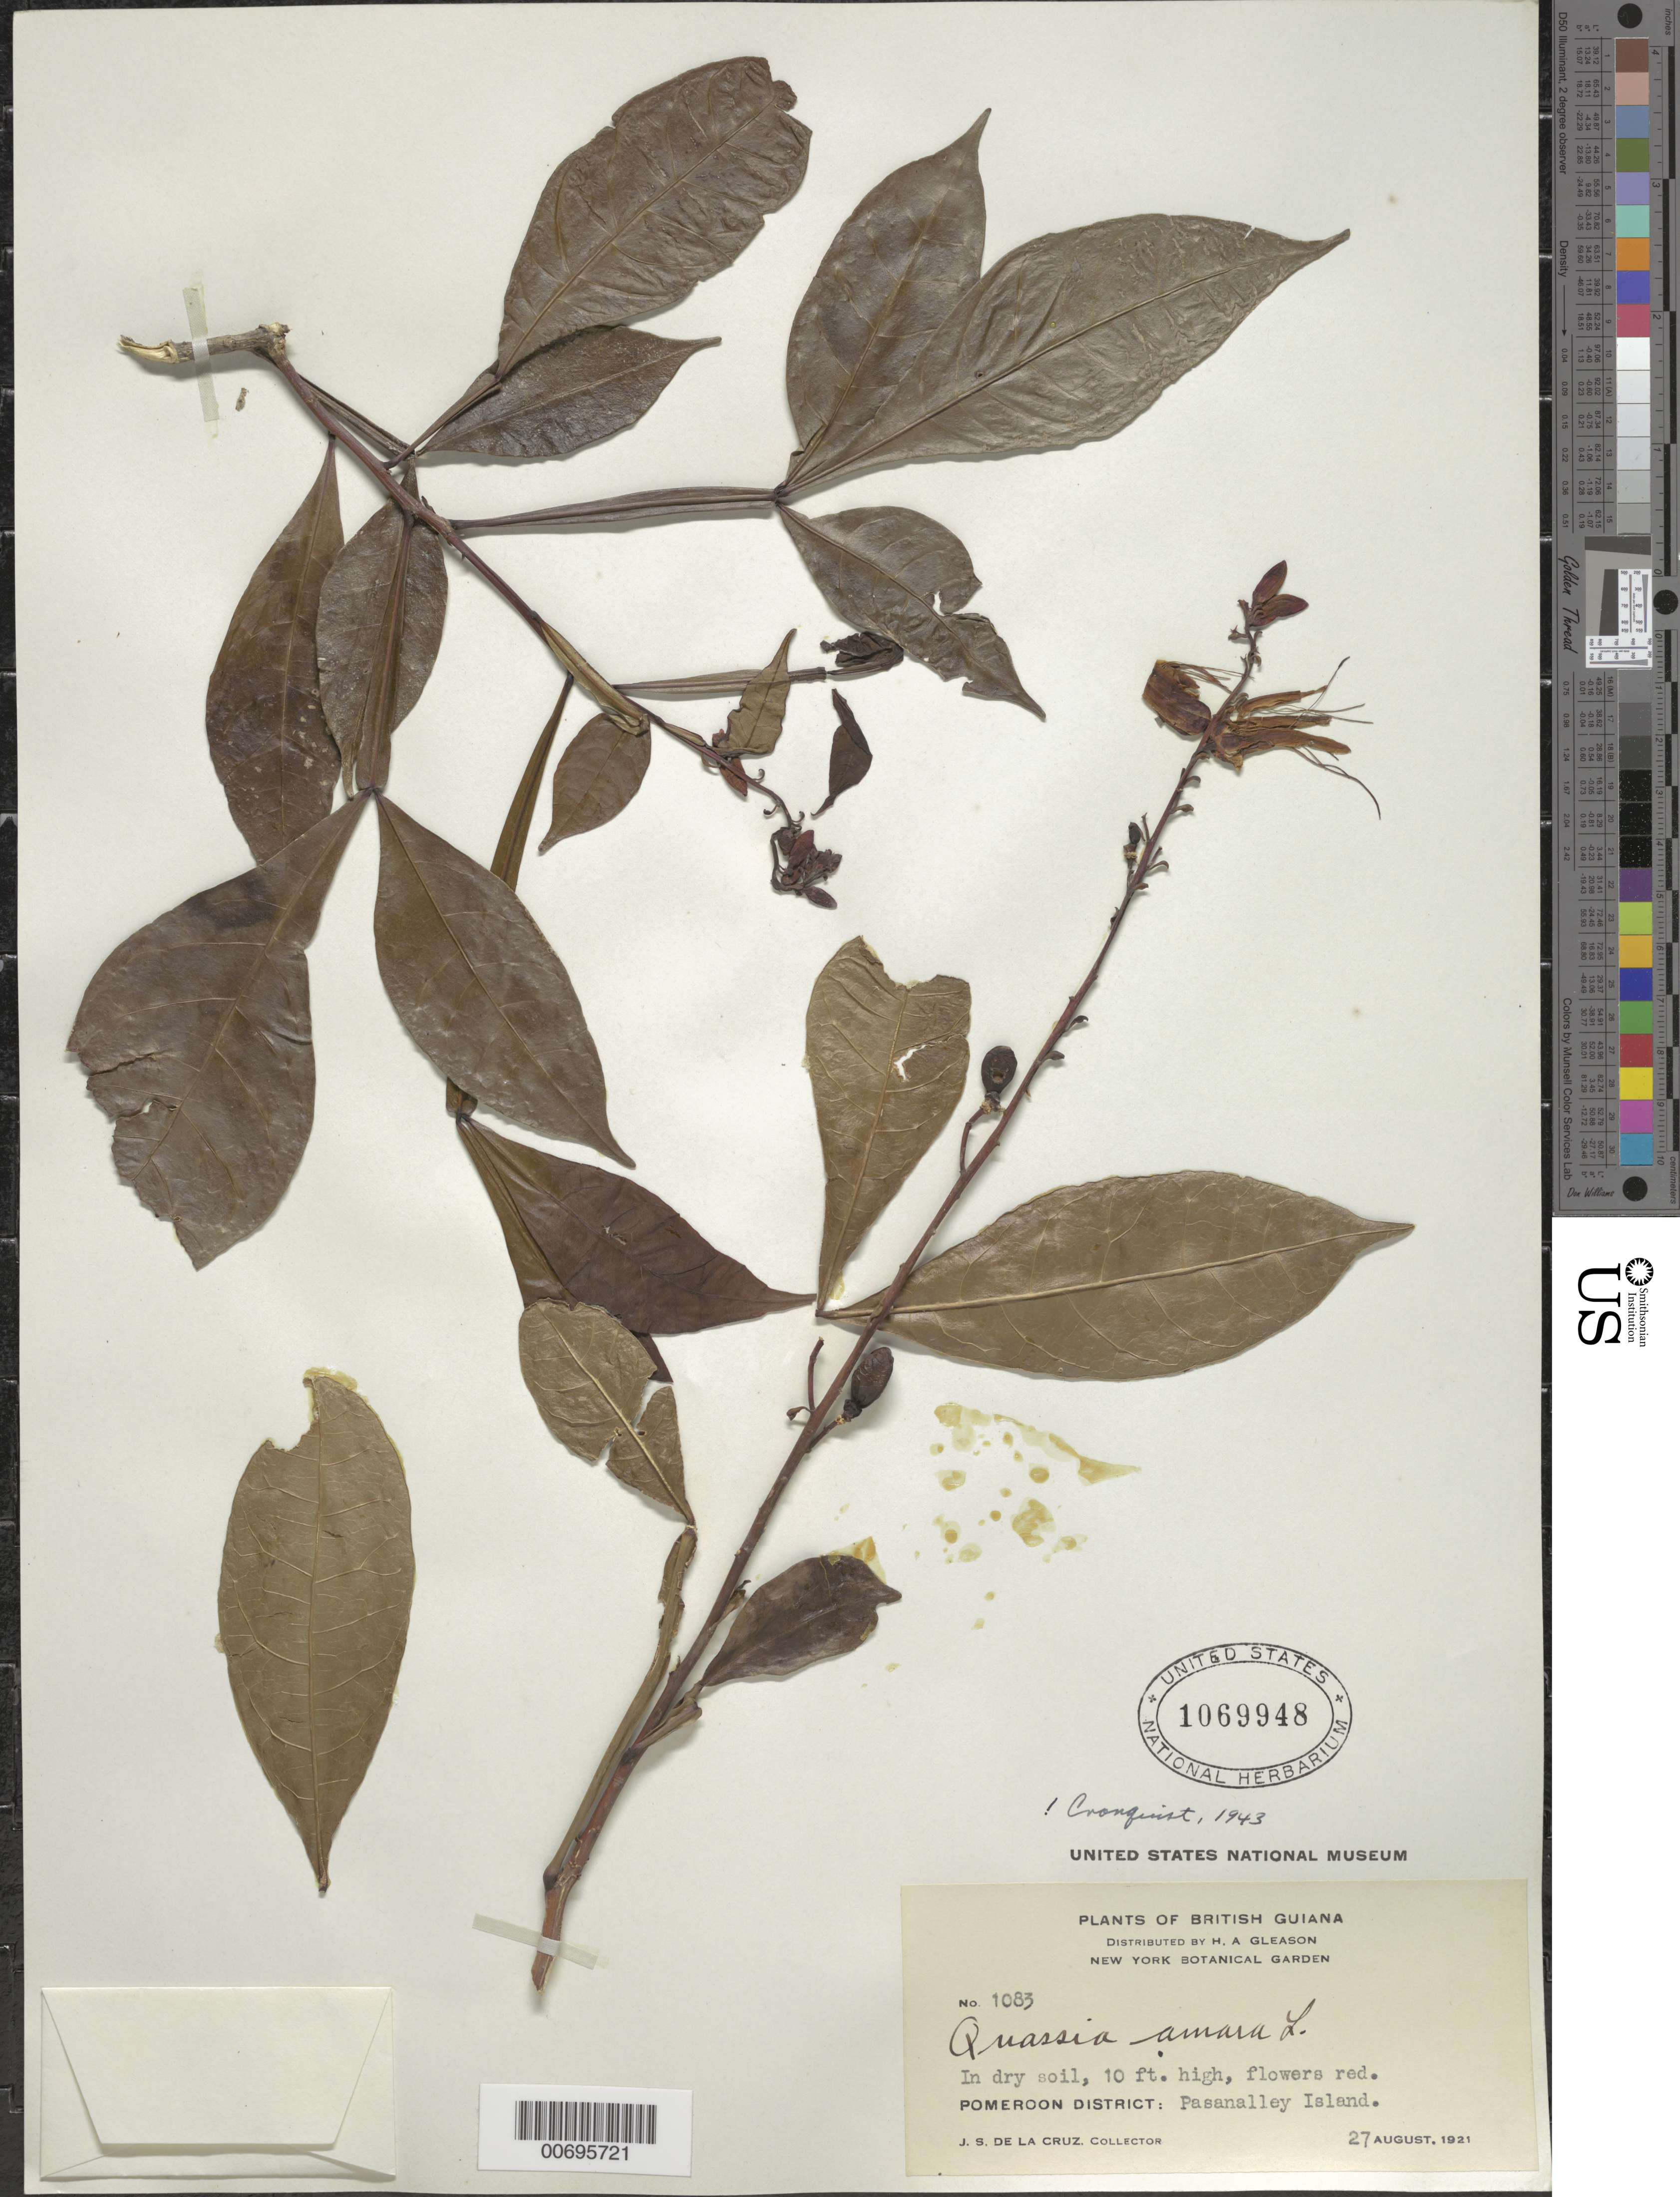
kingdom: Plantae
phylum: Tracheophyta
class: Magnoliopsida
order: Sapindales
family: Simaroubaceae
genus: Quassia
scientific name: Quassia amara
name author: L.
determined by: Cronquist, A. J.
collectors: J. S. de la Cruz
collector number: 1083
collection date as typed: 27-Aug-21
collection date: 1921-08-27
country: Guyana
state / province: Barima-Waini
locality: Pasanalley Island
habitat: Dry soil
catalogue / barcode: US 1069948